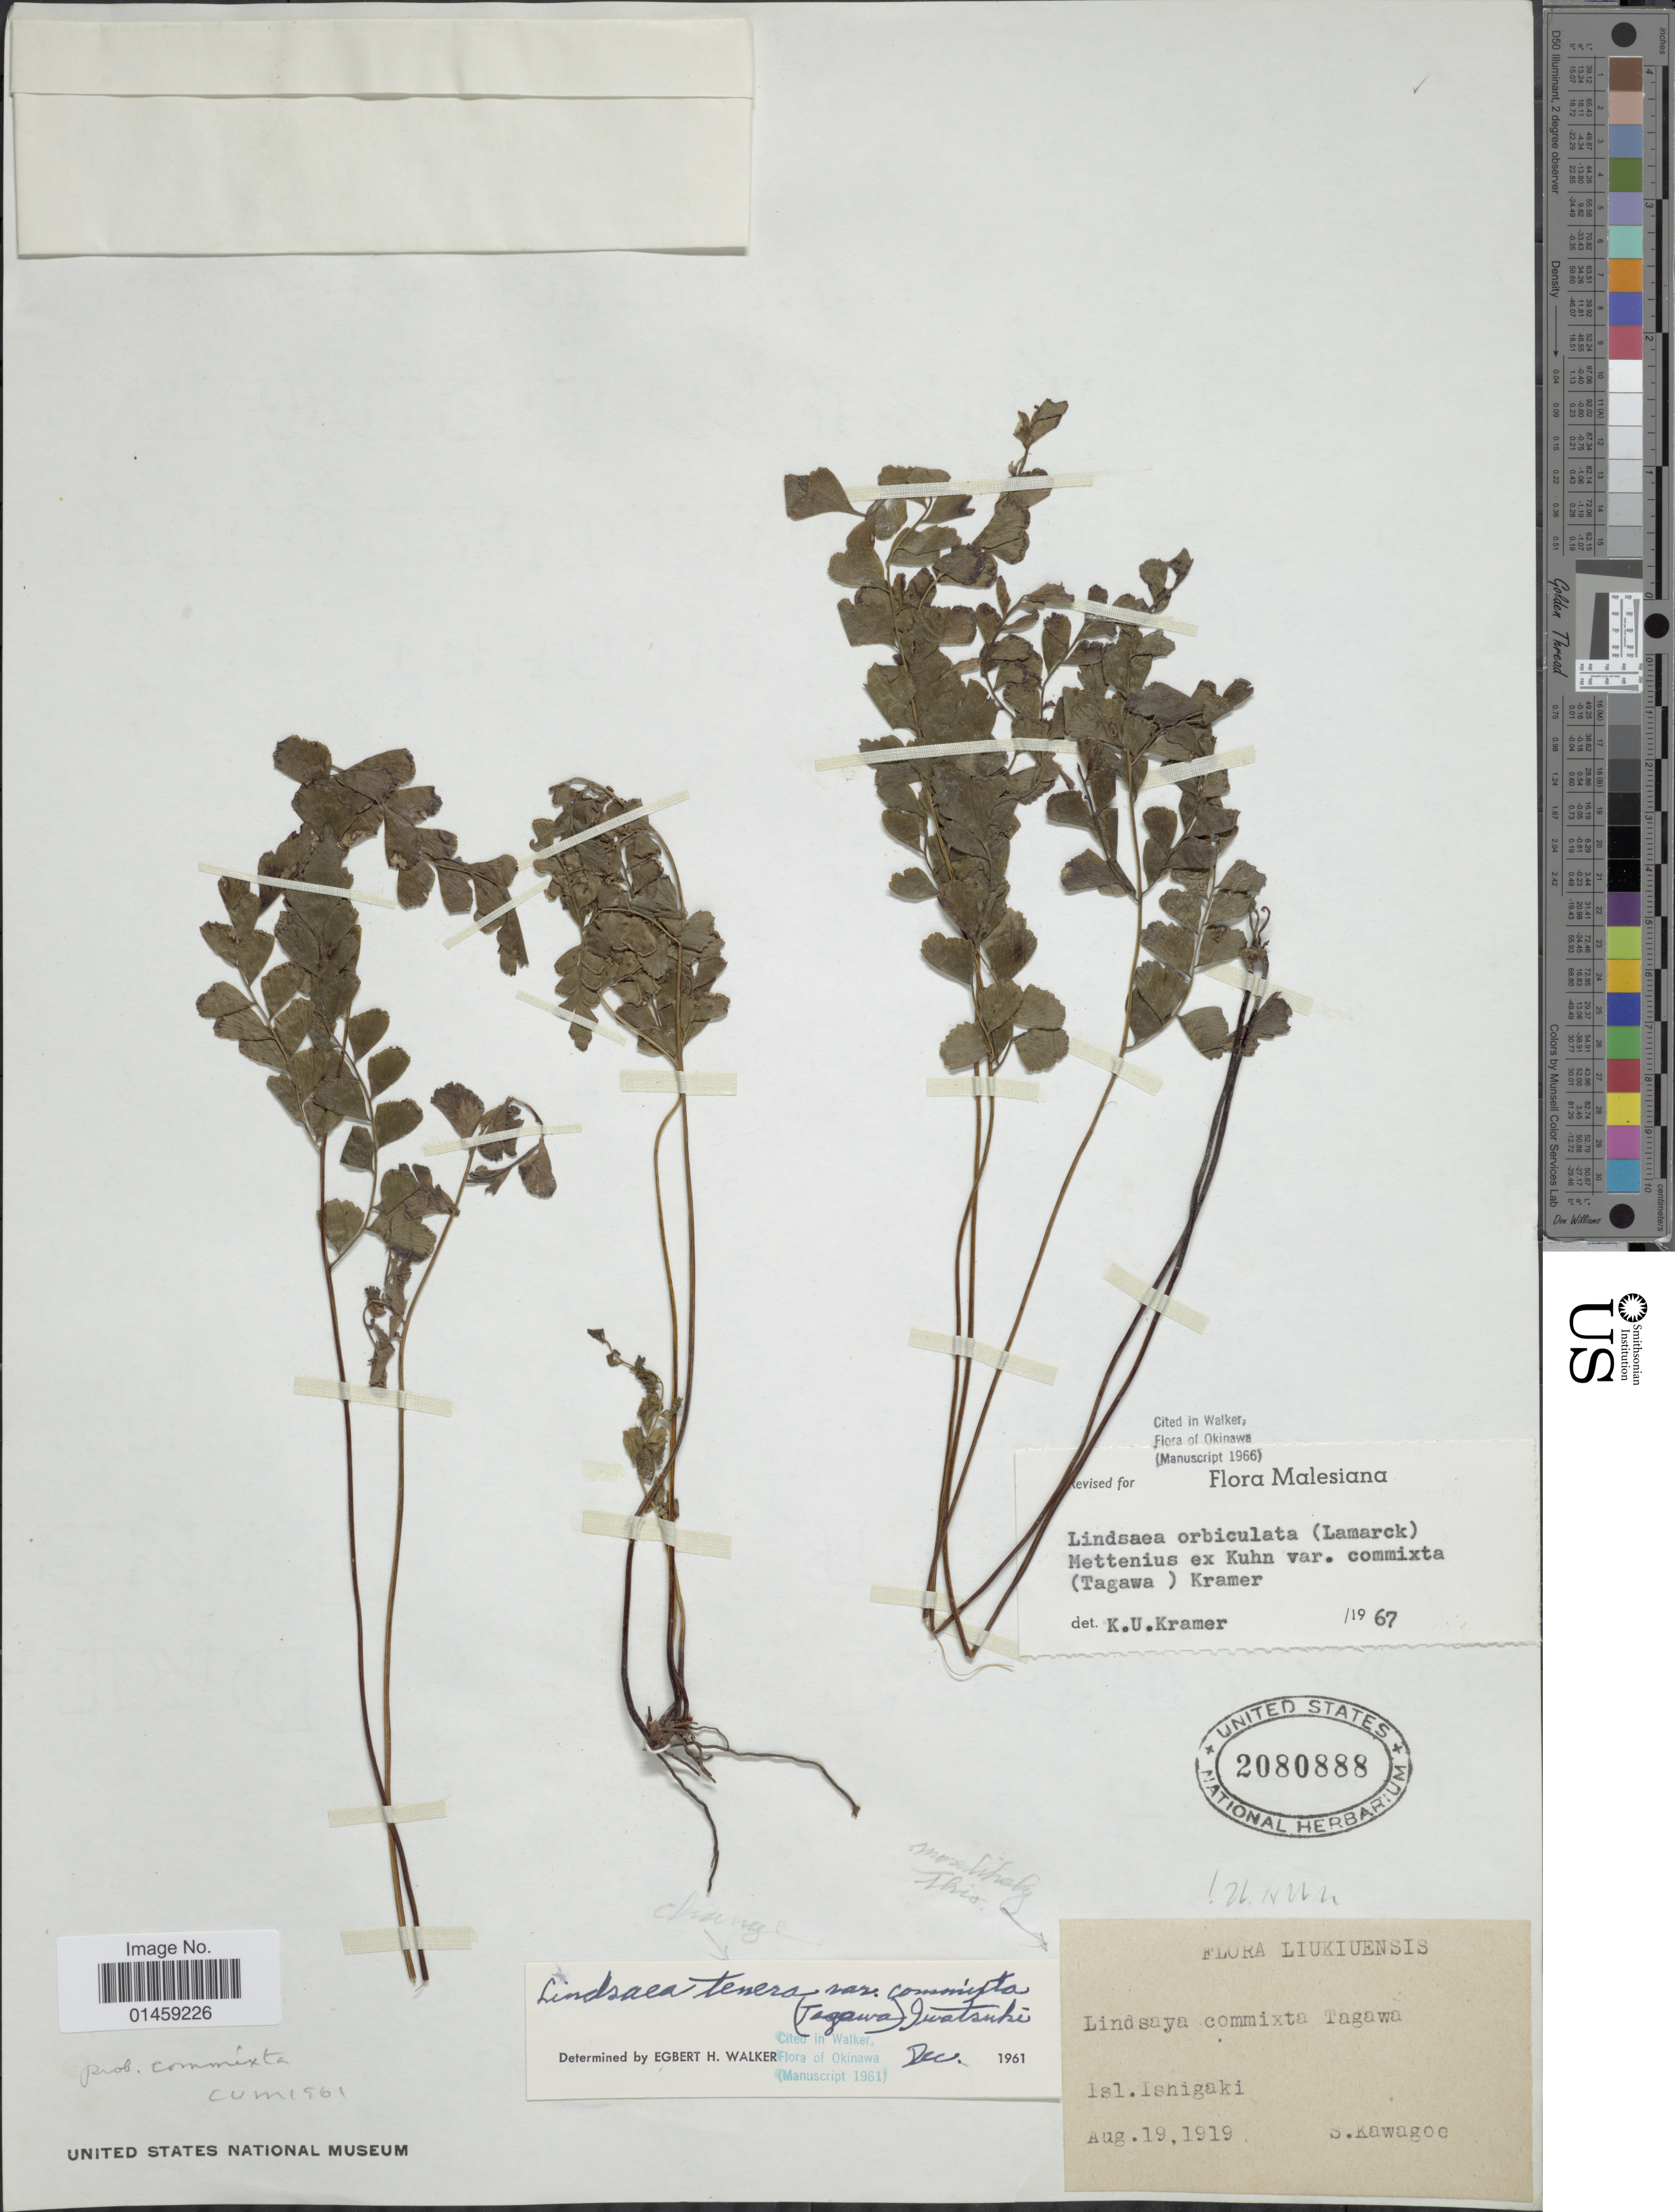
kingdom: Plantae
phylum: Tracheophyta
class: Polypodiopsida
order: Polypodiales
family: Lindsaeaceae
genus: Lindsaea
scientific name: Lindsaea orbiculata var. commixta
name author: (Tagawa) K.U. Kramer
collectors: S. Kawagoe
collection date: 1919-08-19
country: Japan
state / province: Okinawa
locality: Isl. Ishigaki. Liukiuensis.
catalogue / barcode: US 2080888